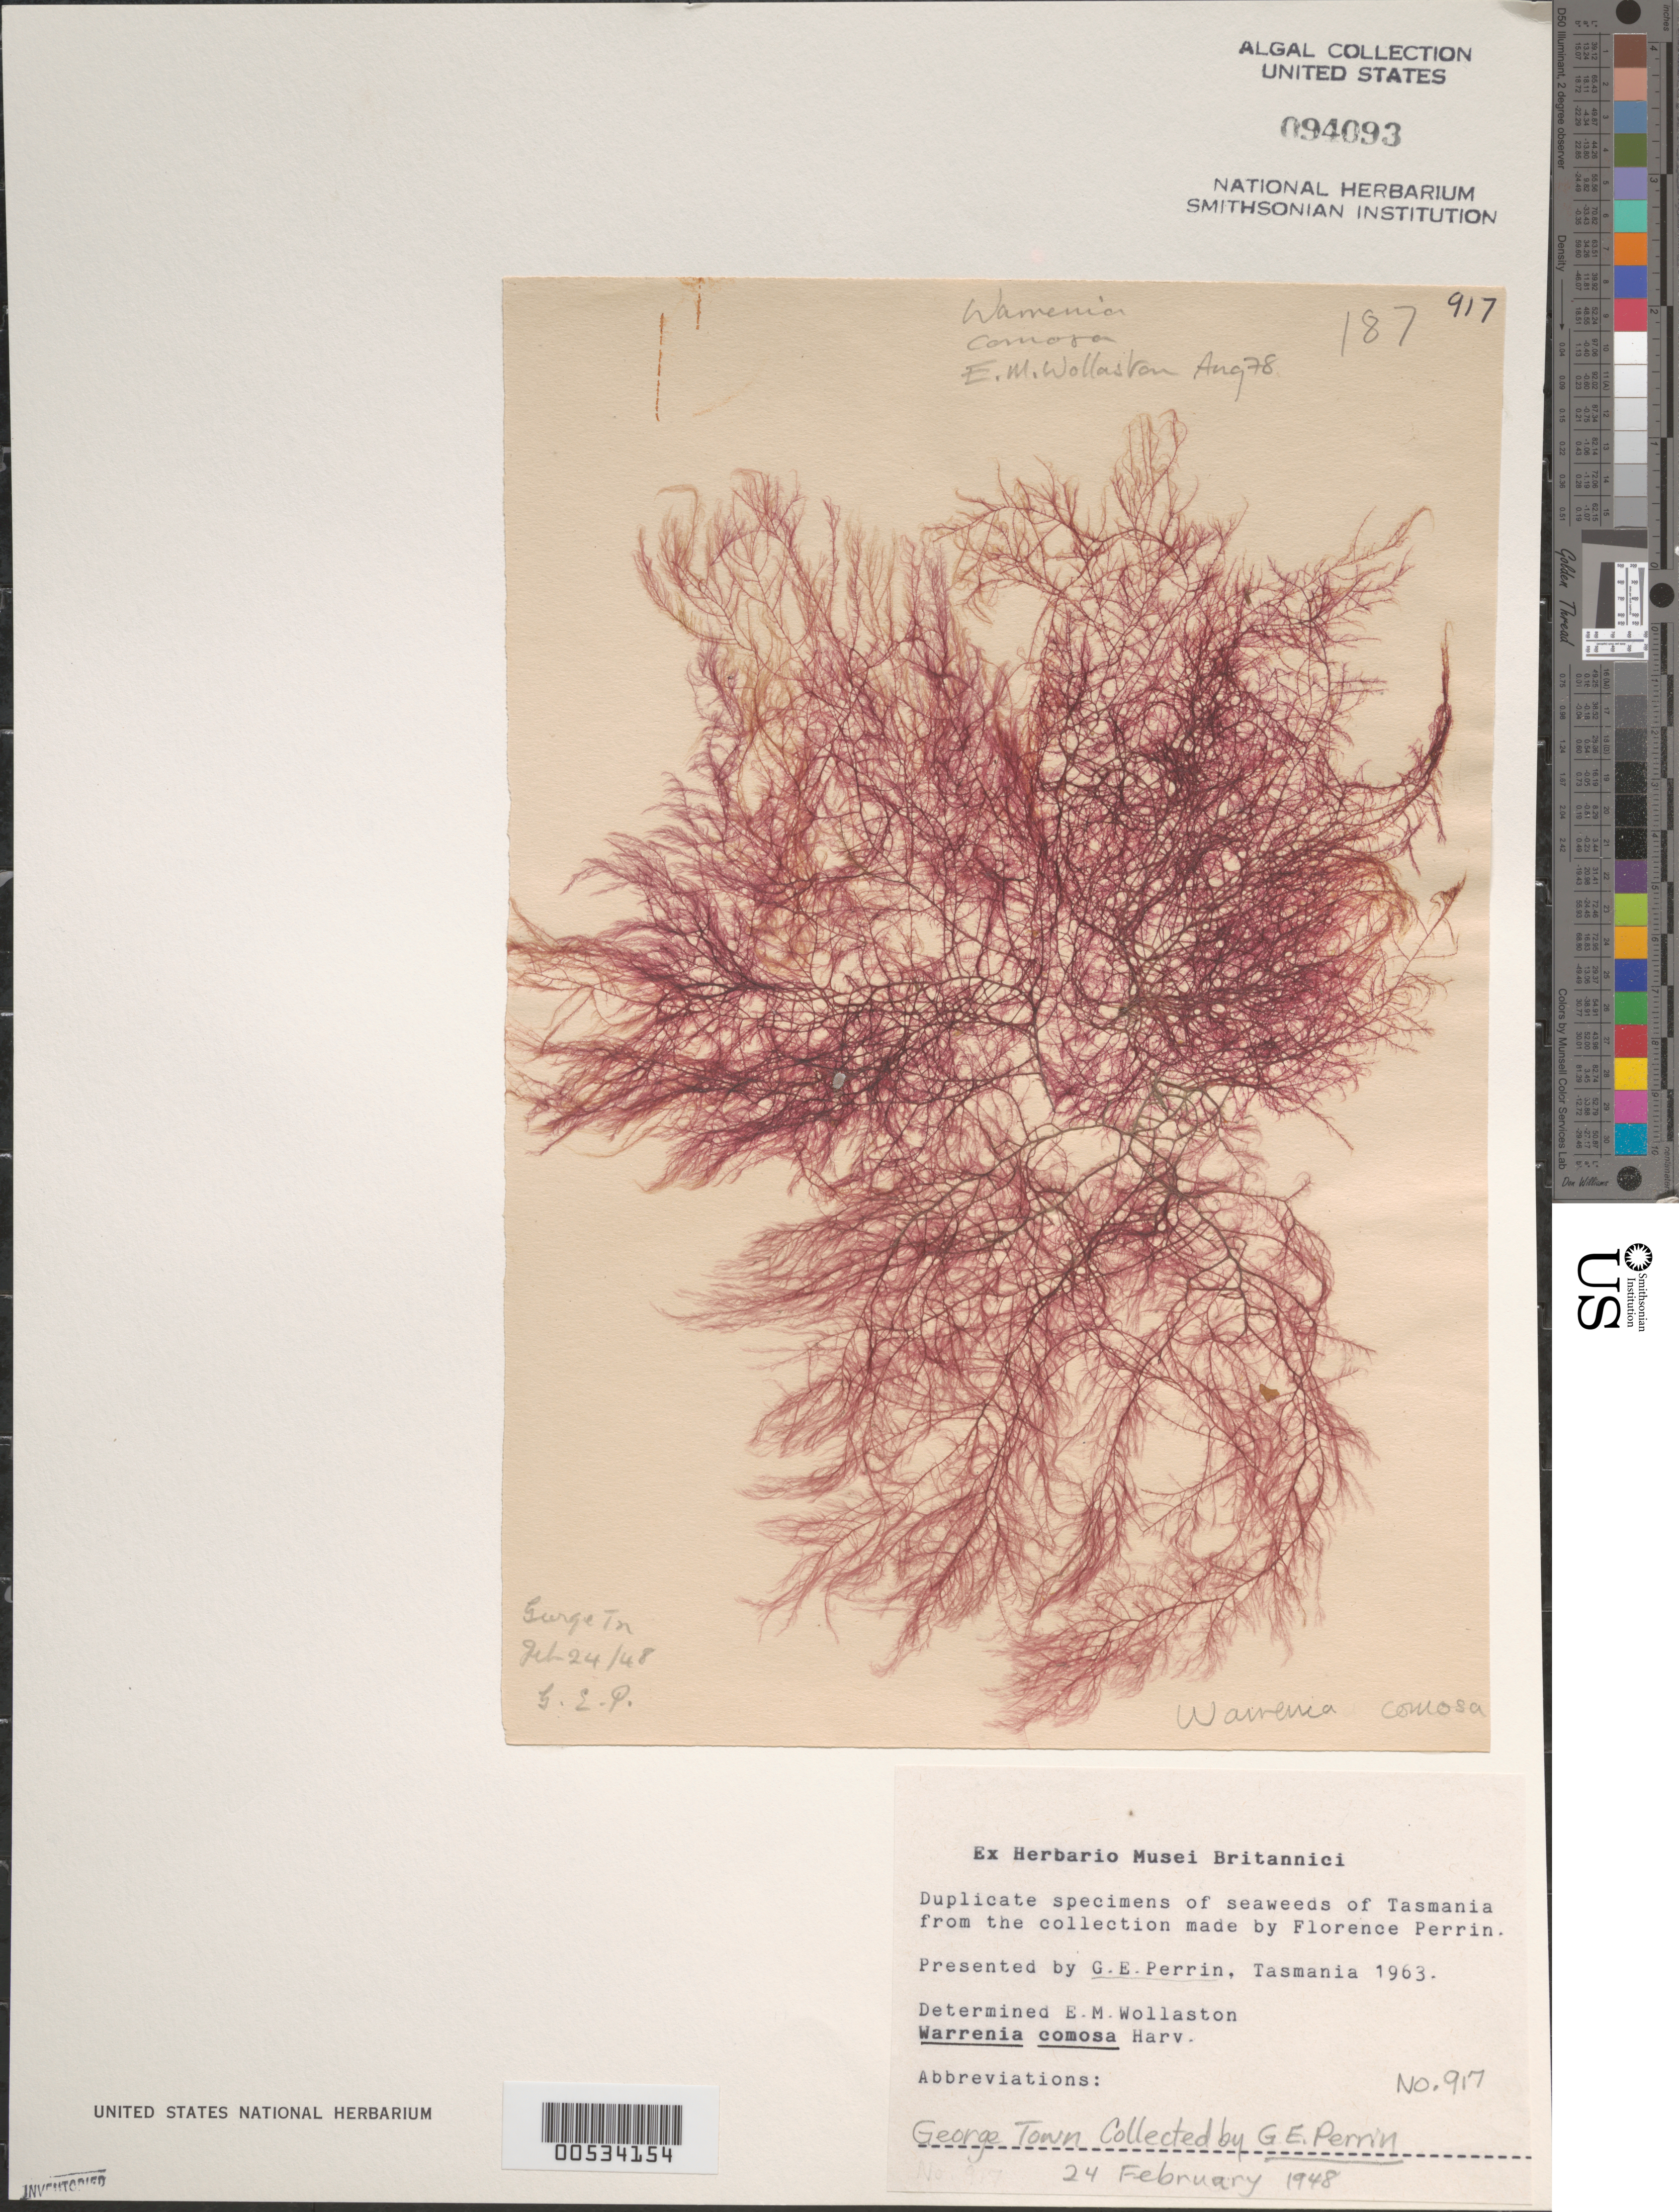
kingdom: Plantae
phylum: Rhodophyta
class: Florideophyceae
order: Ceramiales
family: Ceramiaceae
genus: Warrenia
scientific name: Warrenia comosa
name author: (Harv.) Harv. ex F. Schmitz & Hauptfleisch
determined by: Wollaston, E. M.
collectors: G. Perrin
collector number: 917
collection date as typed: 24 Feb 1948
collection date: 1948-02-24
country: Australia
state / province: Tasmania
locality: George Town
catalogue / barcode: US 94093